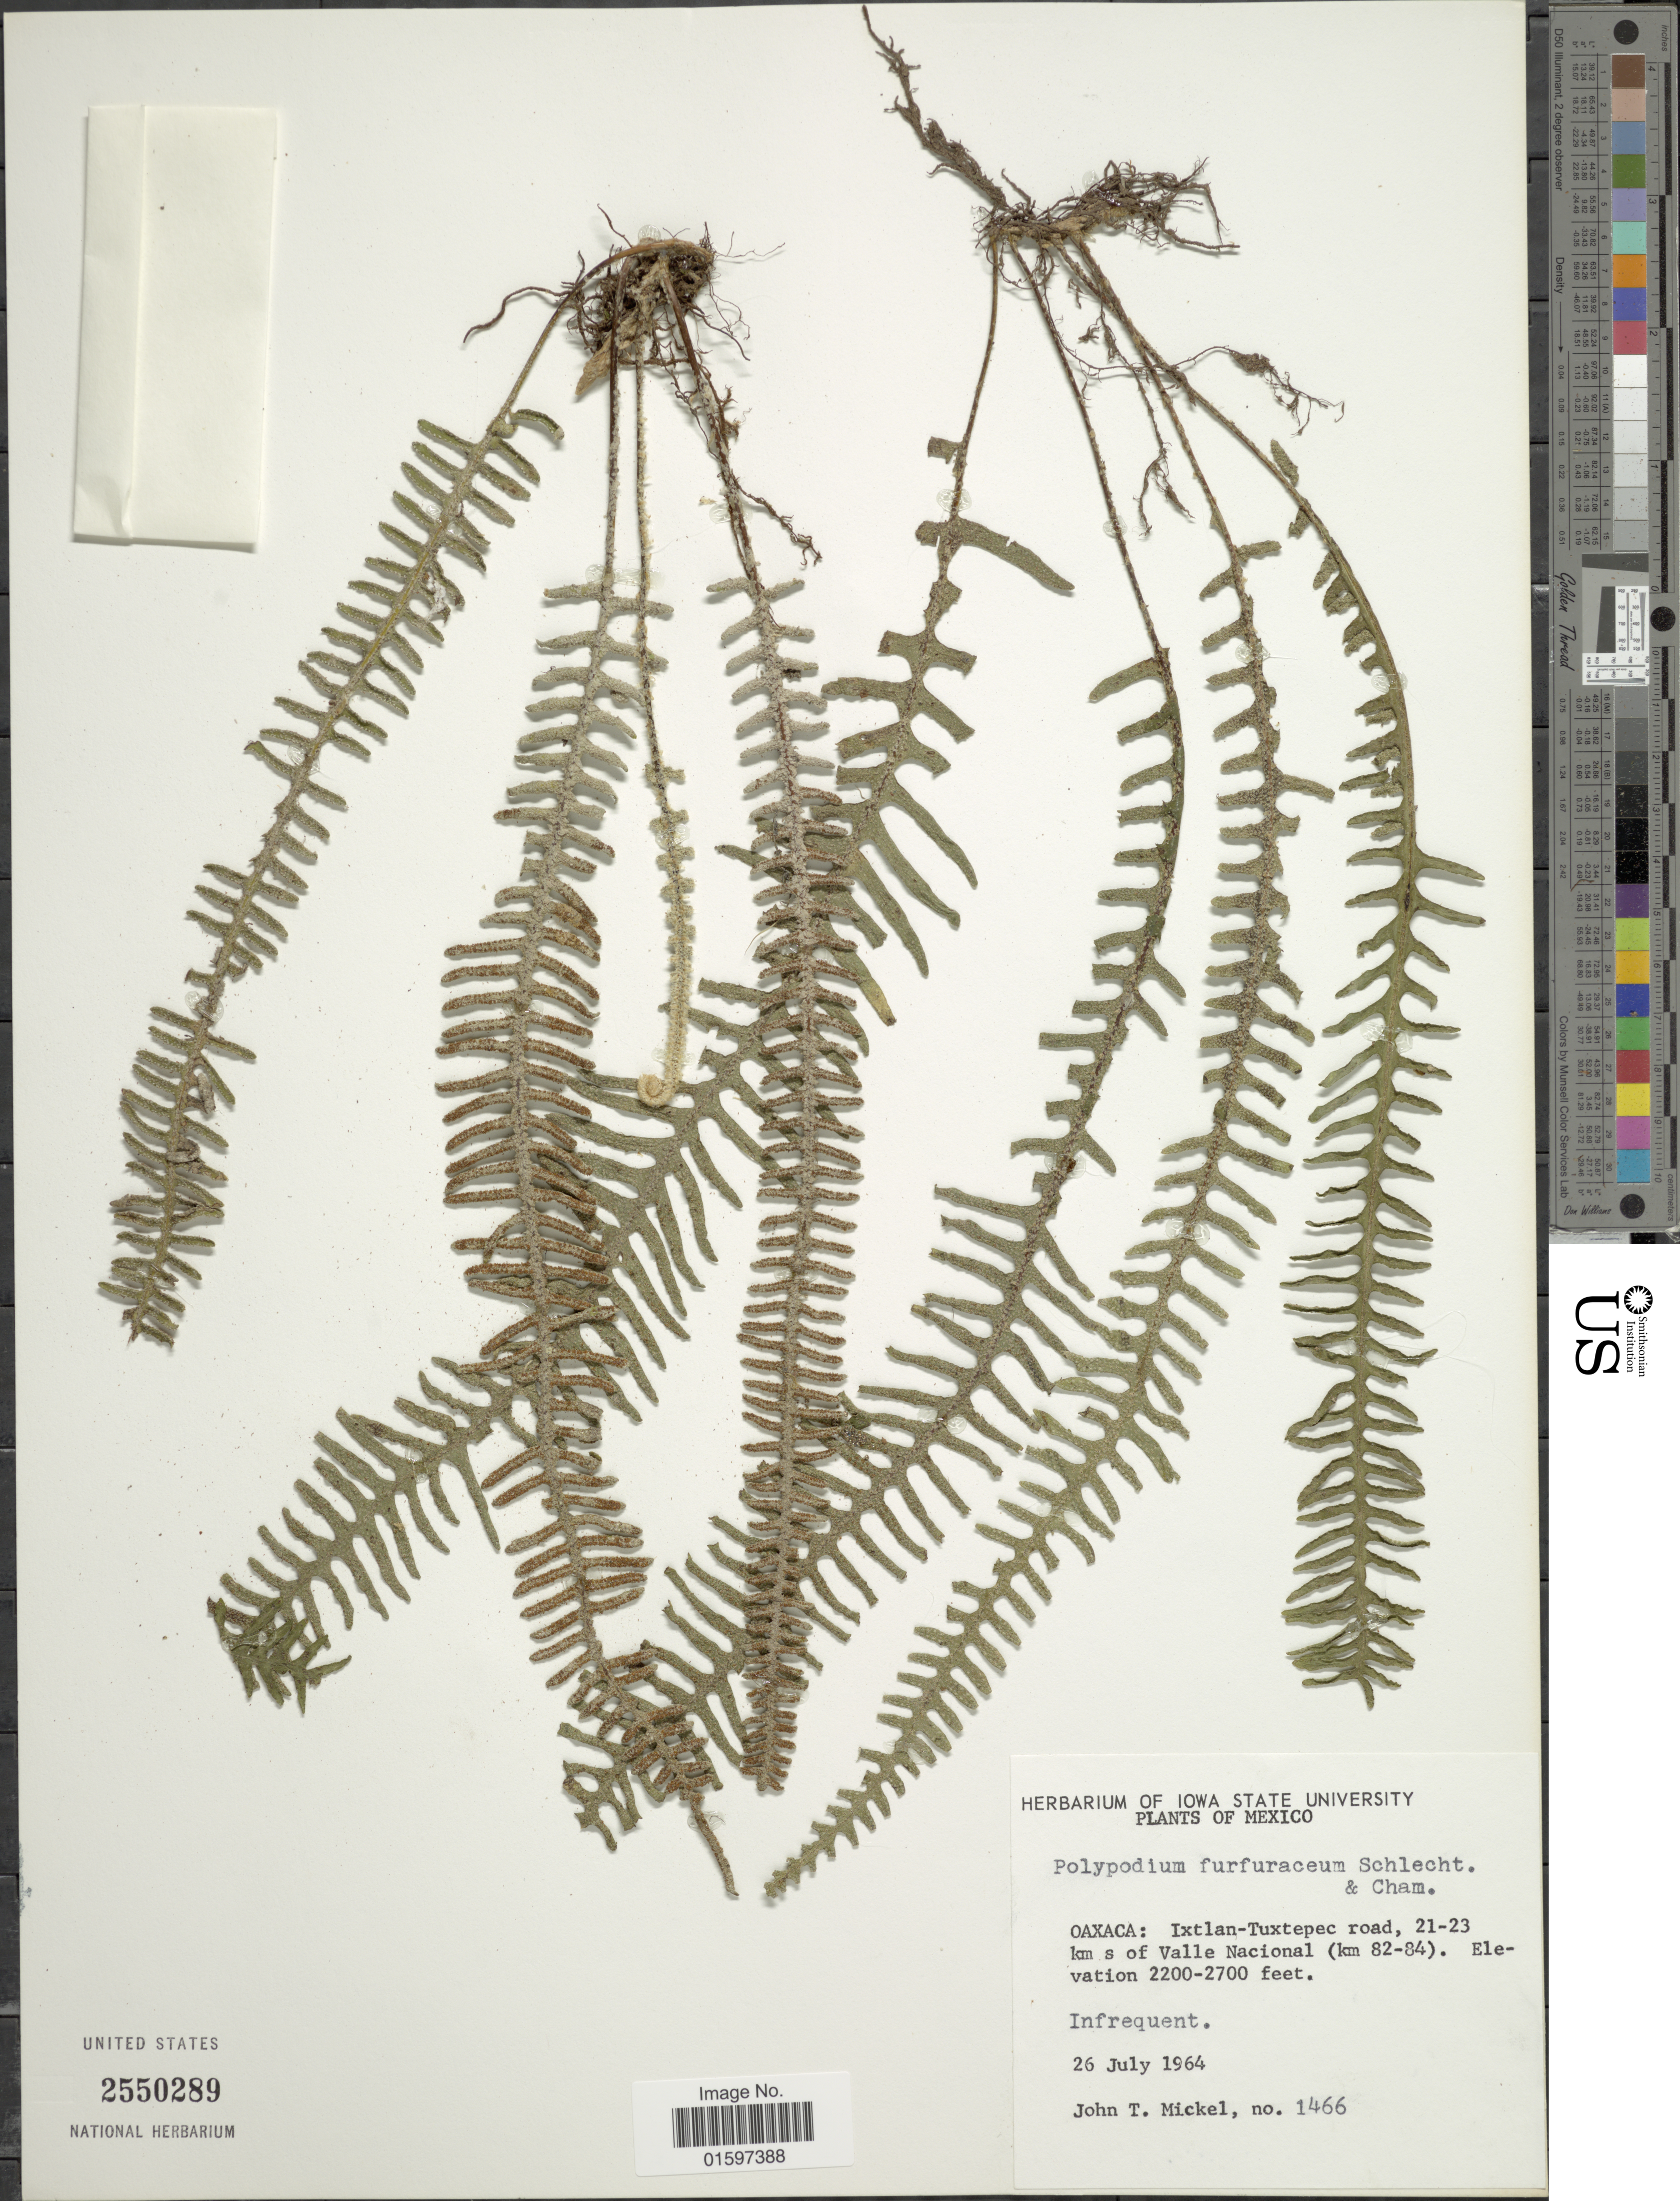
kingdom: Plantae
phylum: Tracheophyta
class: Polypodiopsida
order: Polypodiales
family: Polypodiaceae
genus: Pleopeltis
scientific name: Pleopeltis furfuracea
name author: (Schltdl. & Cham.) A.R. Sm. & Tejero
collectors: J. T. Mickel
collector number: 1466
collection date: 1964-07-26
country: Mexico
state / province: Oaxaca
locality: Mexico, Ixtlan- Tuxtepec road, 21-23 km s of Valle Nacional (km 82-84)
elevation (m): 671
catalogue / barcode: US 2550289